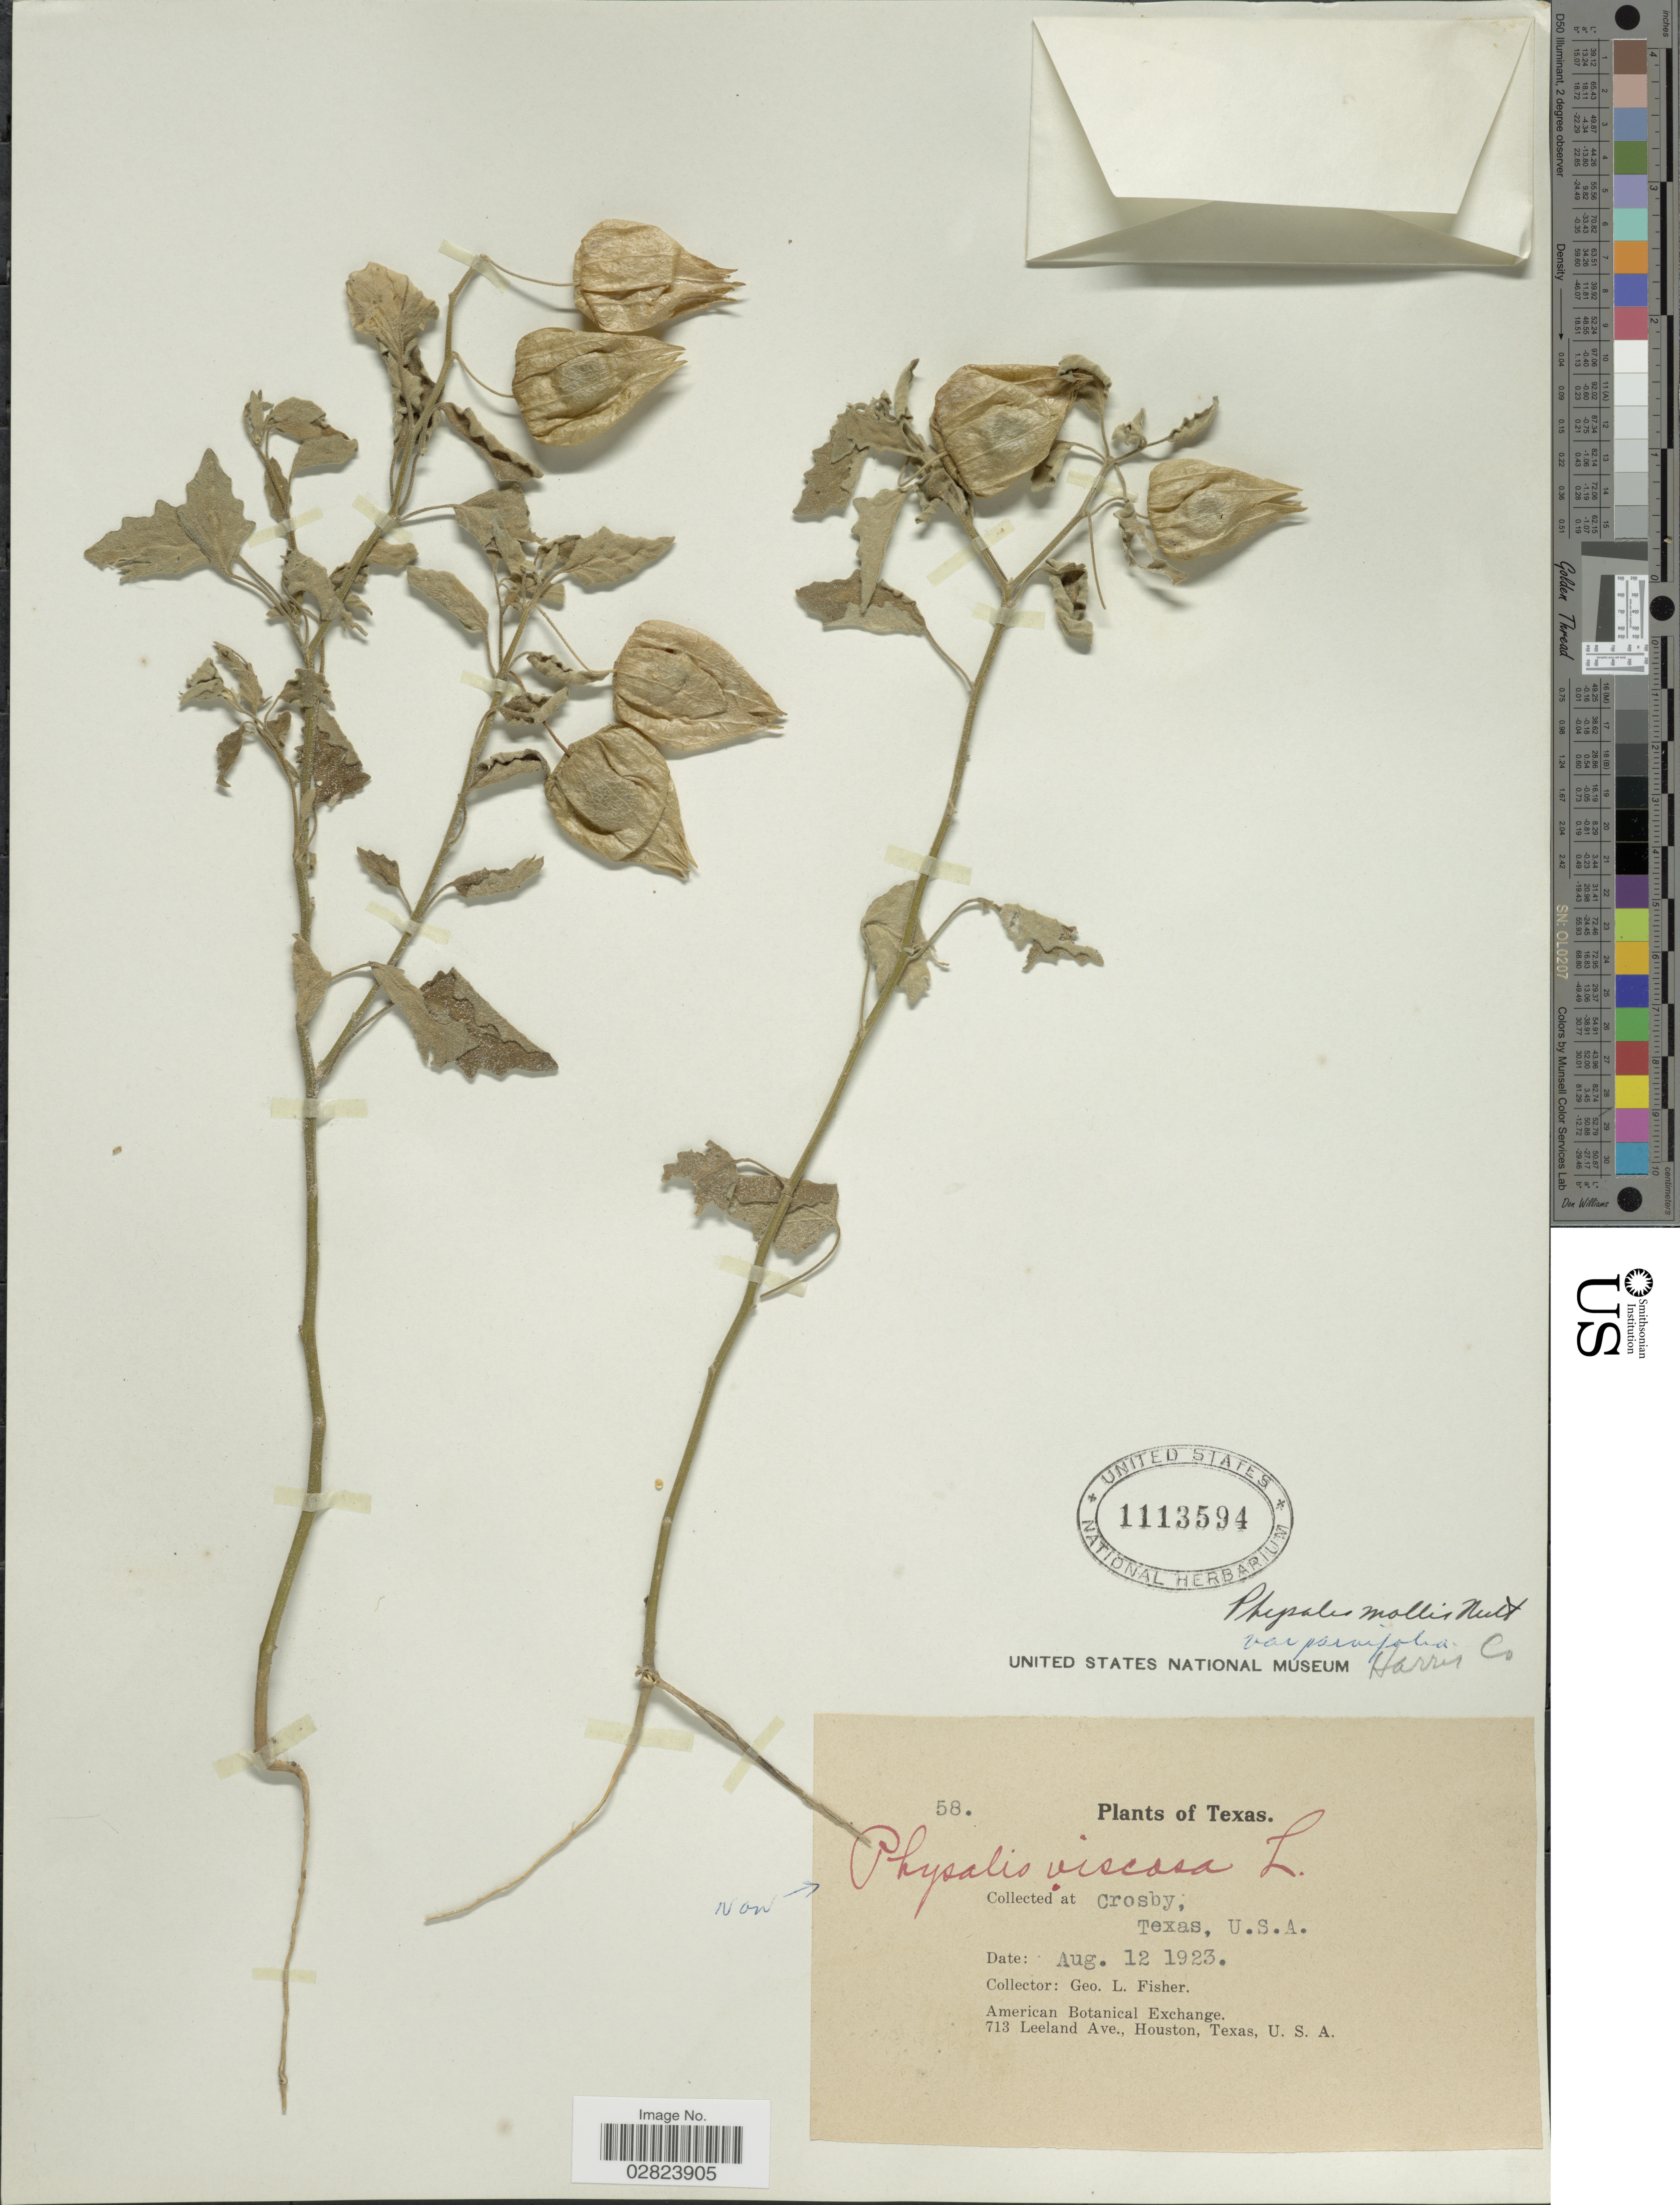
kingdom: Plantae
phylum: Tracheophyta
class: Magnoliopsida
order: Solanales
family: Solanaceae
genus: Physalis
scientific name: Physalis mollis var. parvifolia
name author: Rydb.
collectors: G. L. Fisher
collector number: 58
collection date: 1923-08-12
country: United States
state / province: Texas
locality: Crosby. Harris Co.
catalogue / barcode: US 1113594